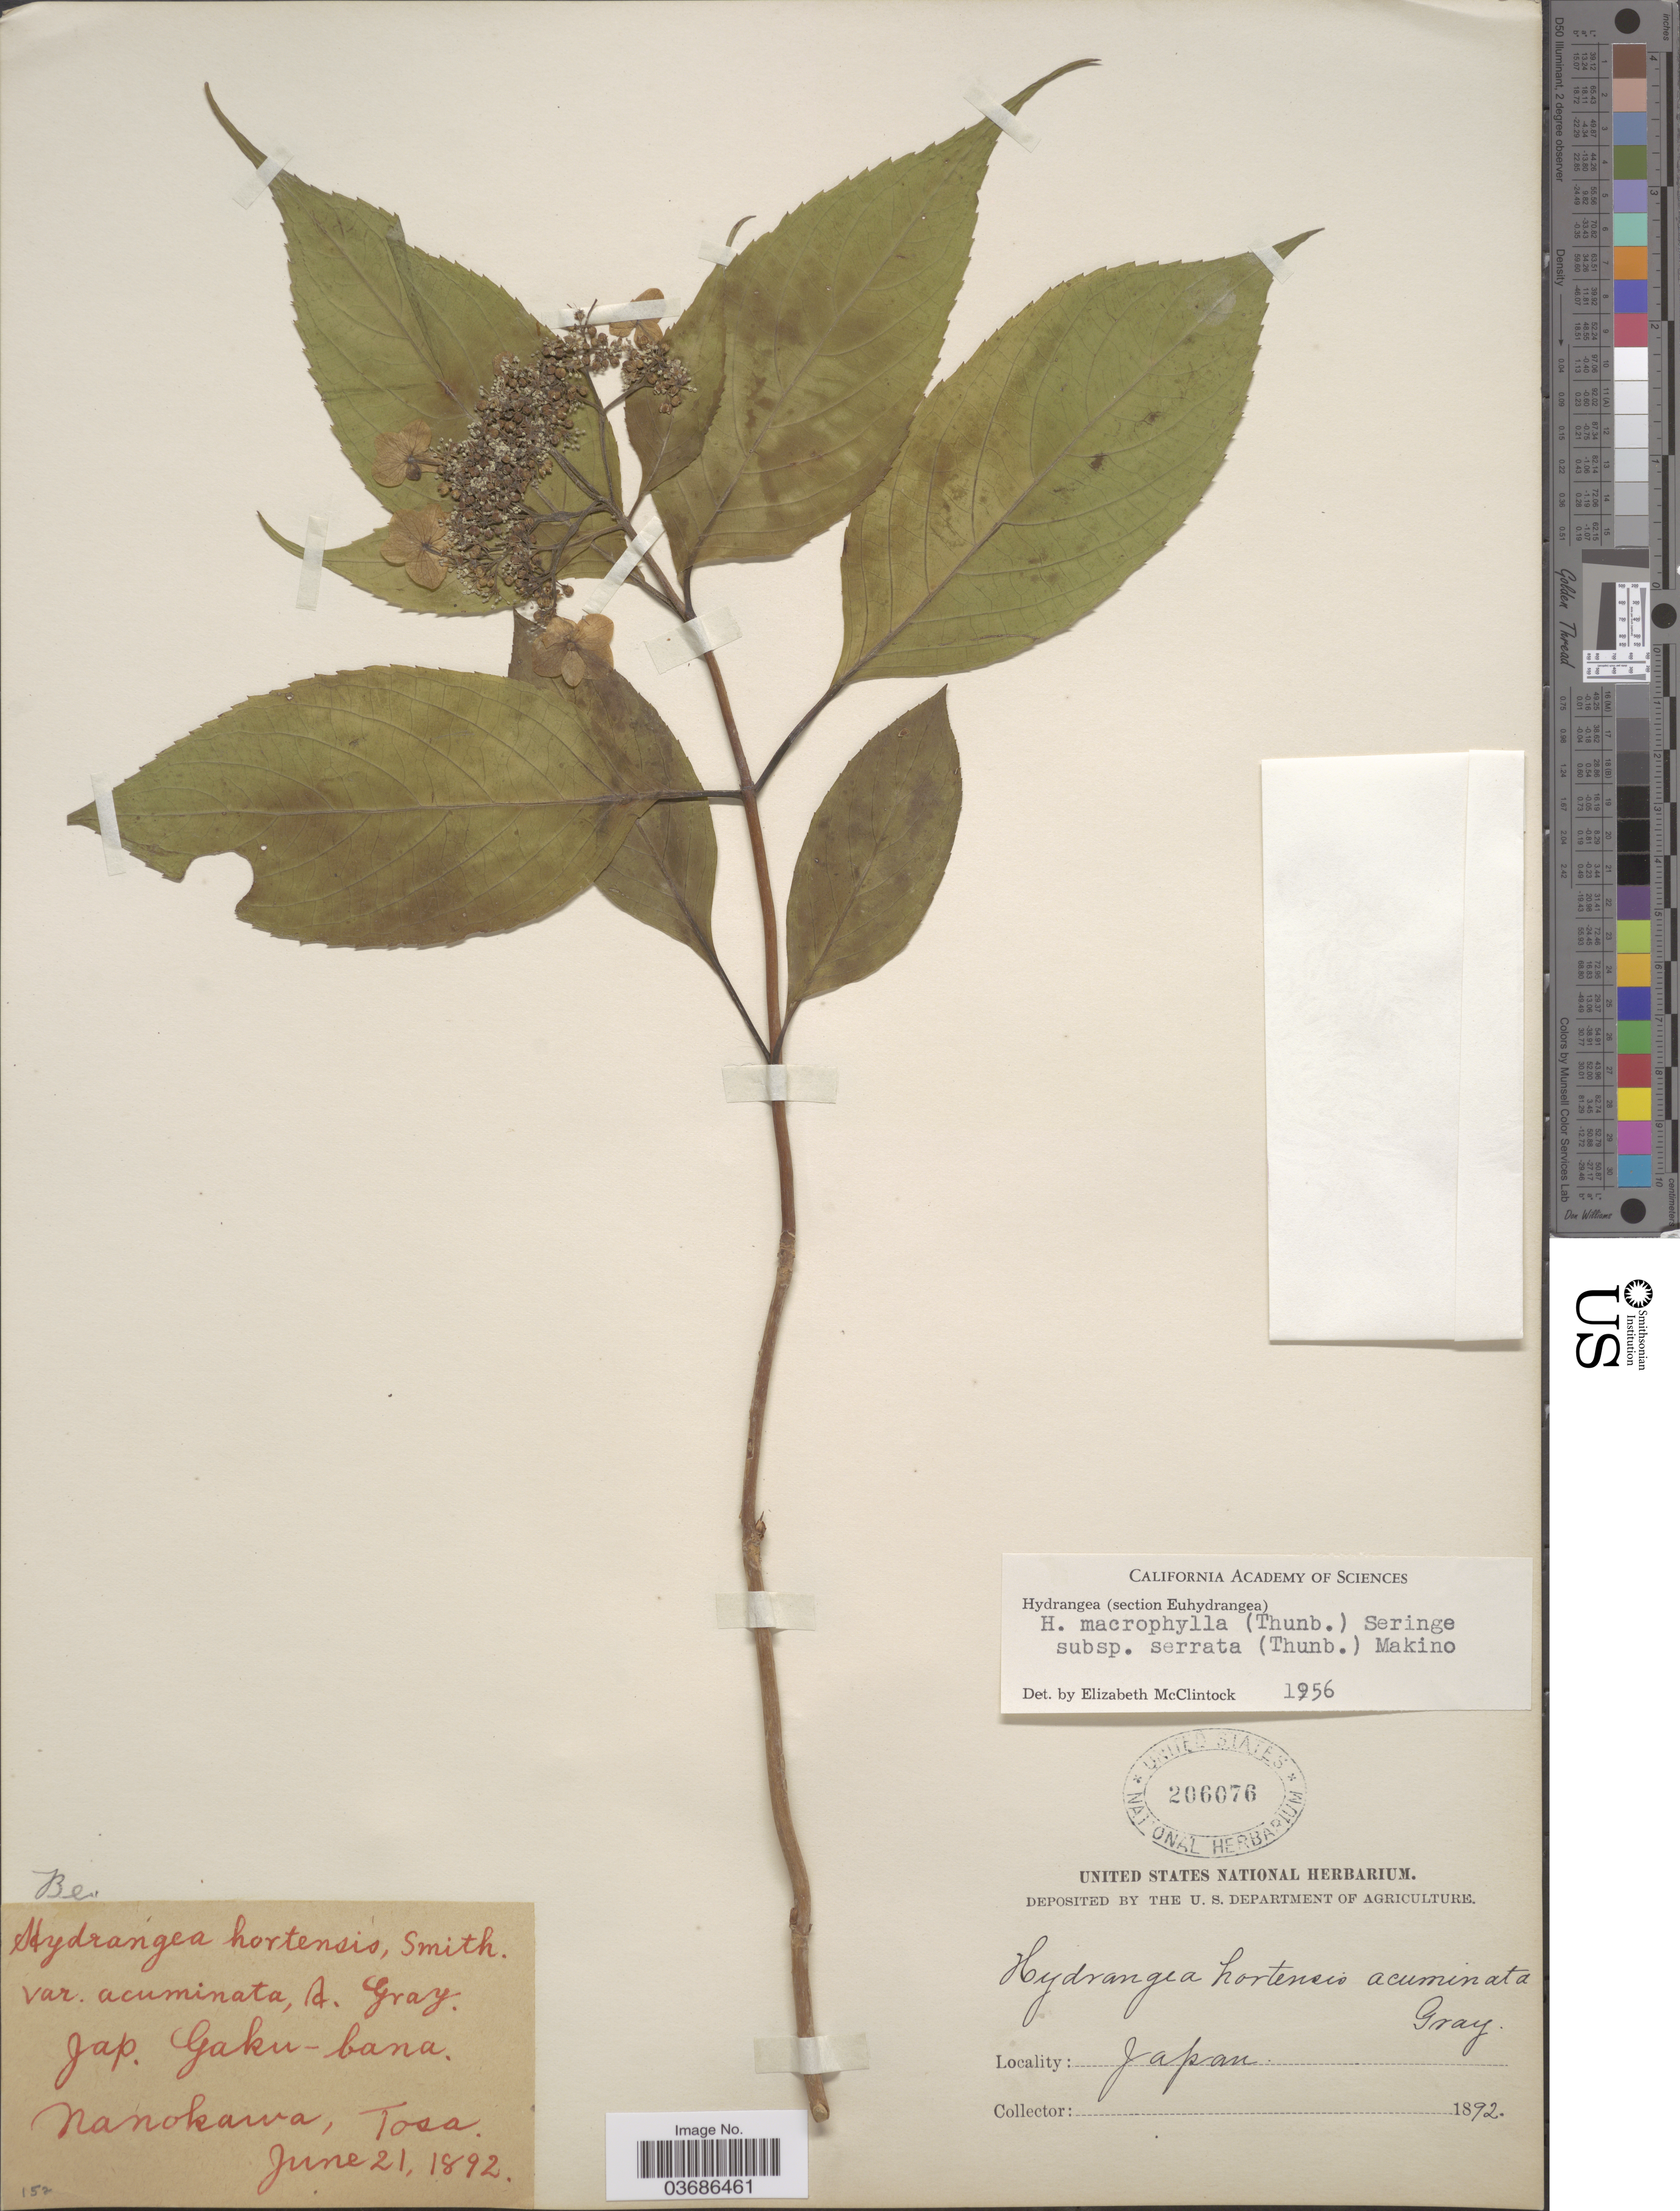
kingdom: Plantae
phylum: Tracheophyta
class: Magnoliopsida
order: Cornales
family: Hydrangeaceae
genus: Hydrangea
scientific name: Hydrangea macrophylla subsp. serrata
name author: (Thunb.) Makino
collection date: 1892-06-21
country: Japan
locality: Nanokawa, Tosa.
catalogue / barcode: US 206076